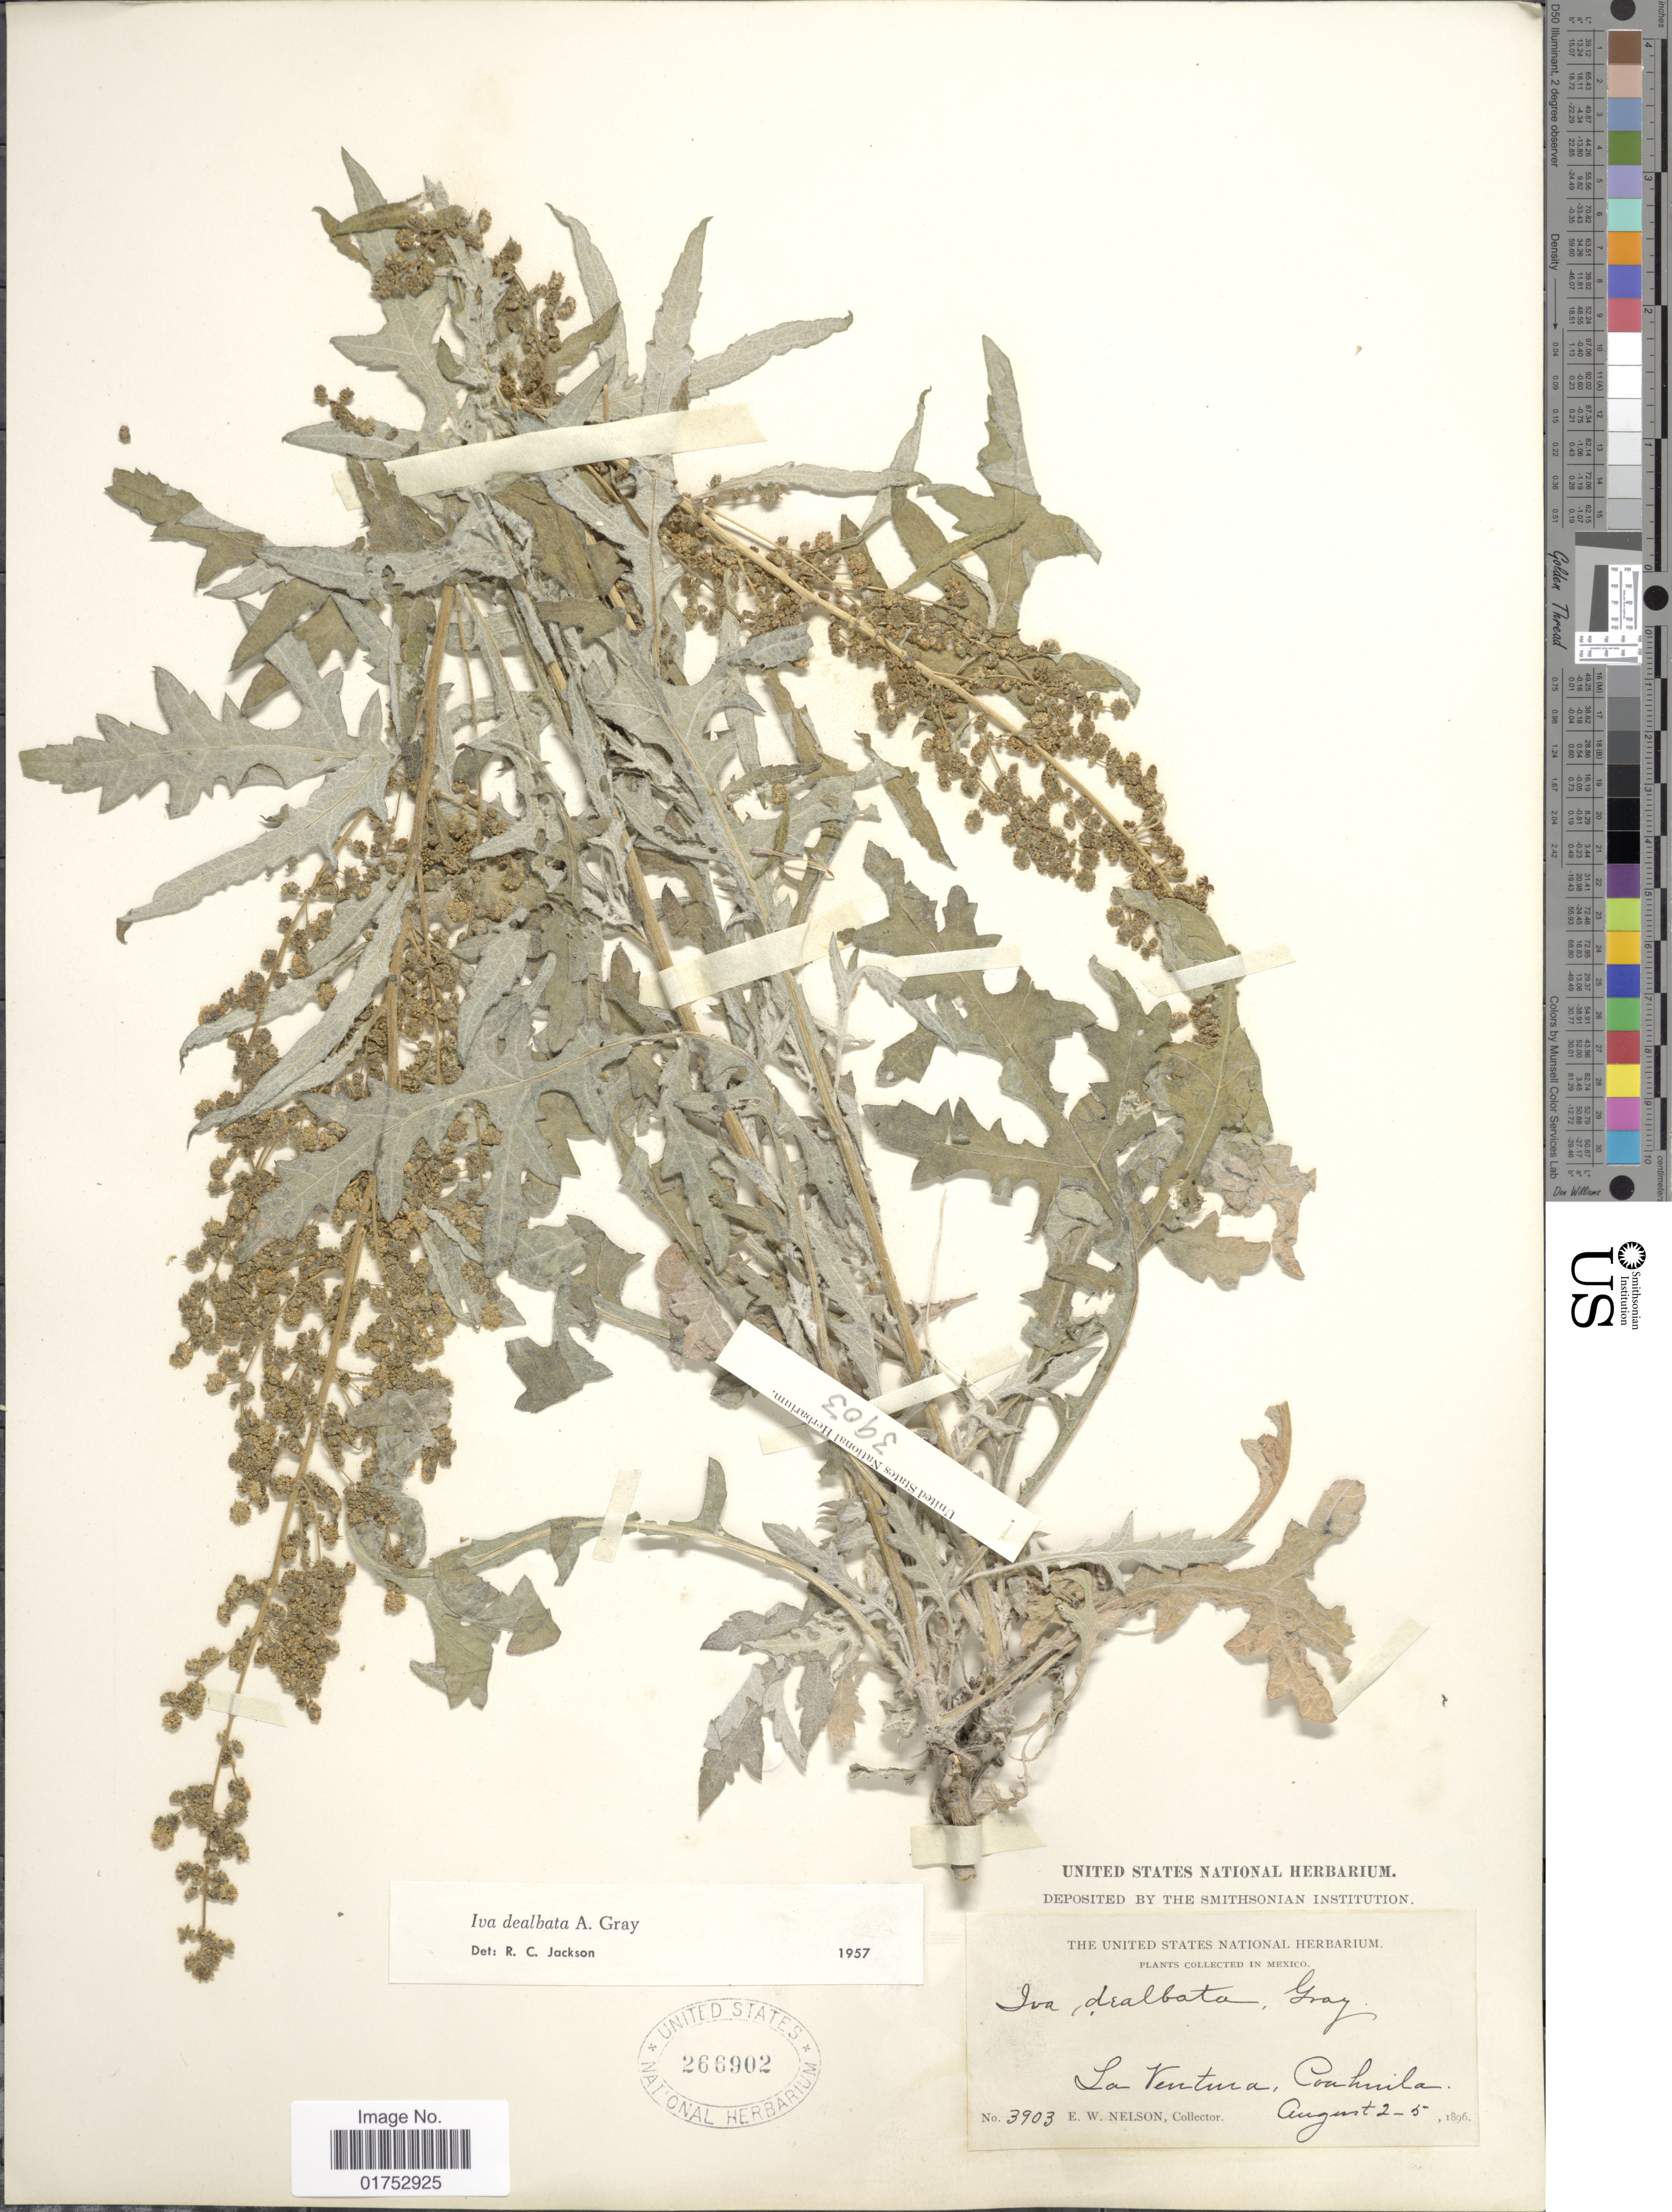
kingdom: Plantae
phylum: Tracheophyta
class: Magnoliopsida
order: Asterales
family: Asteraceae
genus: Iva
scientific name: Iva dealbata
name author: A. Gray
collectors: E. W. Nelson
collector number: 3903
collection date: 1896-08-02/1896-08-05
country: Mexico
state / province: Coahuila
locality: La Ventura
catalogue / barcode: US 266902